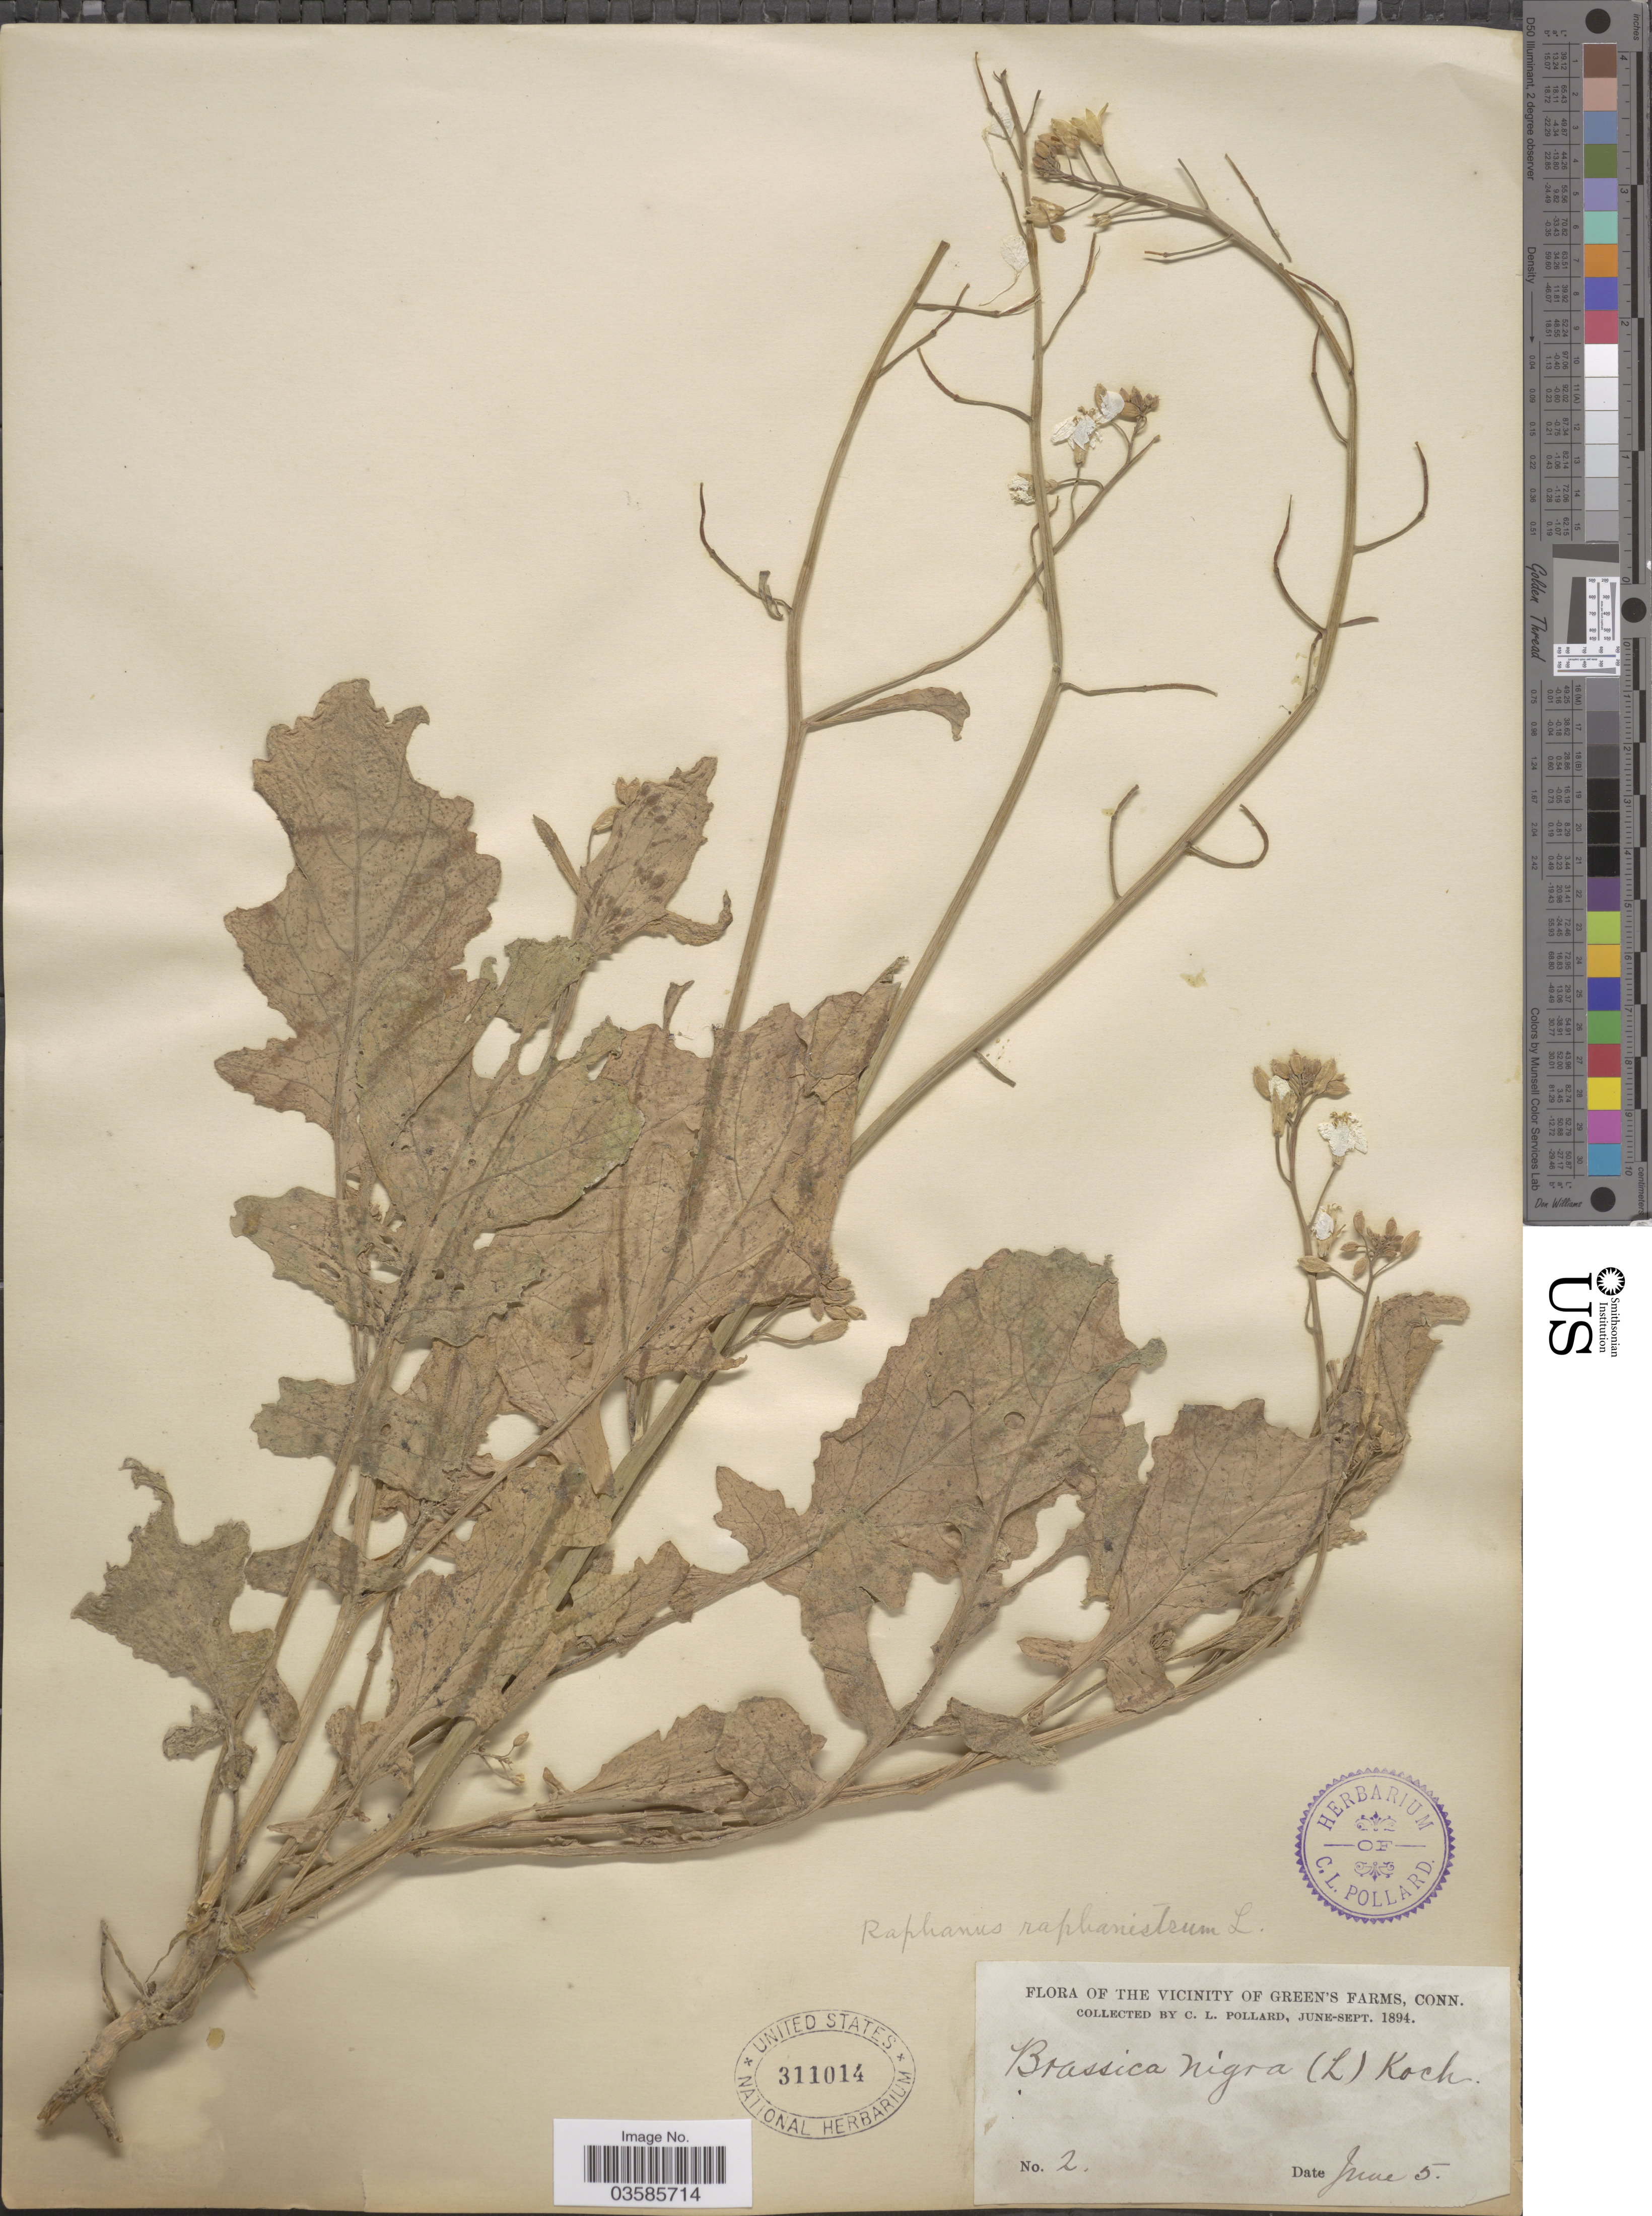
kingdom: Plantae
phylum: Tracheophyta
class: Magnoliopsida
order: Brassicales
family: Brassicaceae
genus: Raphanus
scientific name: Raphanus raphanistrum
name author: L.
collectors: C. L. Pollard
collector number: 2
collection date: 1894-06-05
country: United States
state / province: Connecticut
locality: The Vicinity of Green's Farms, Conn.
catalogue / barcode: US 311014